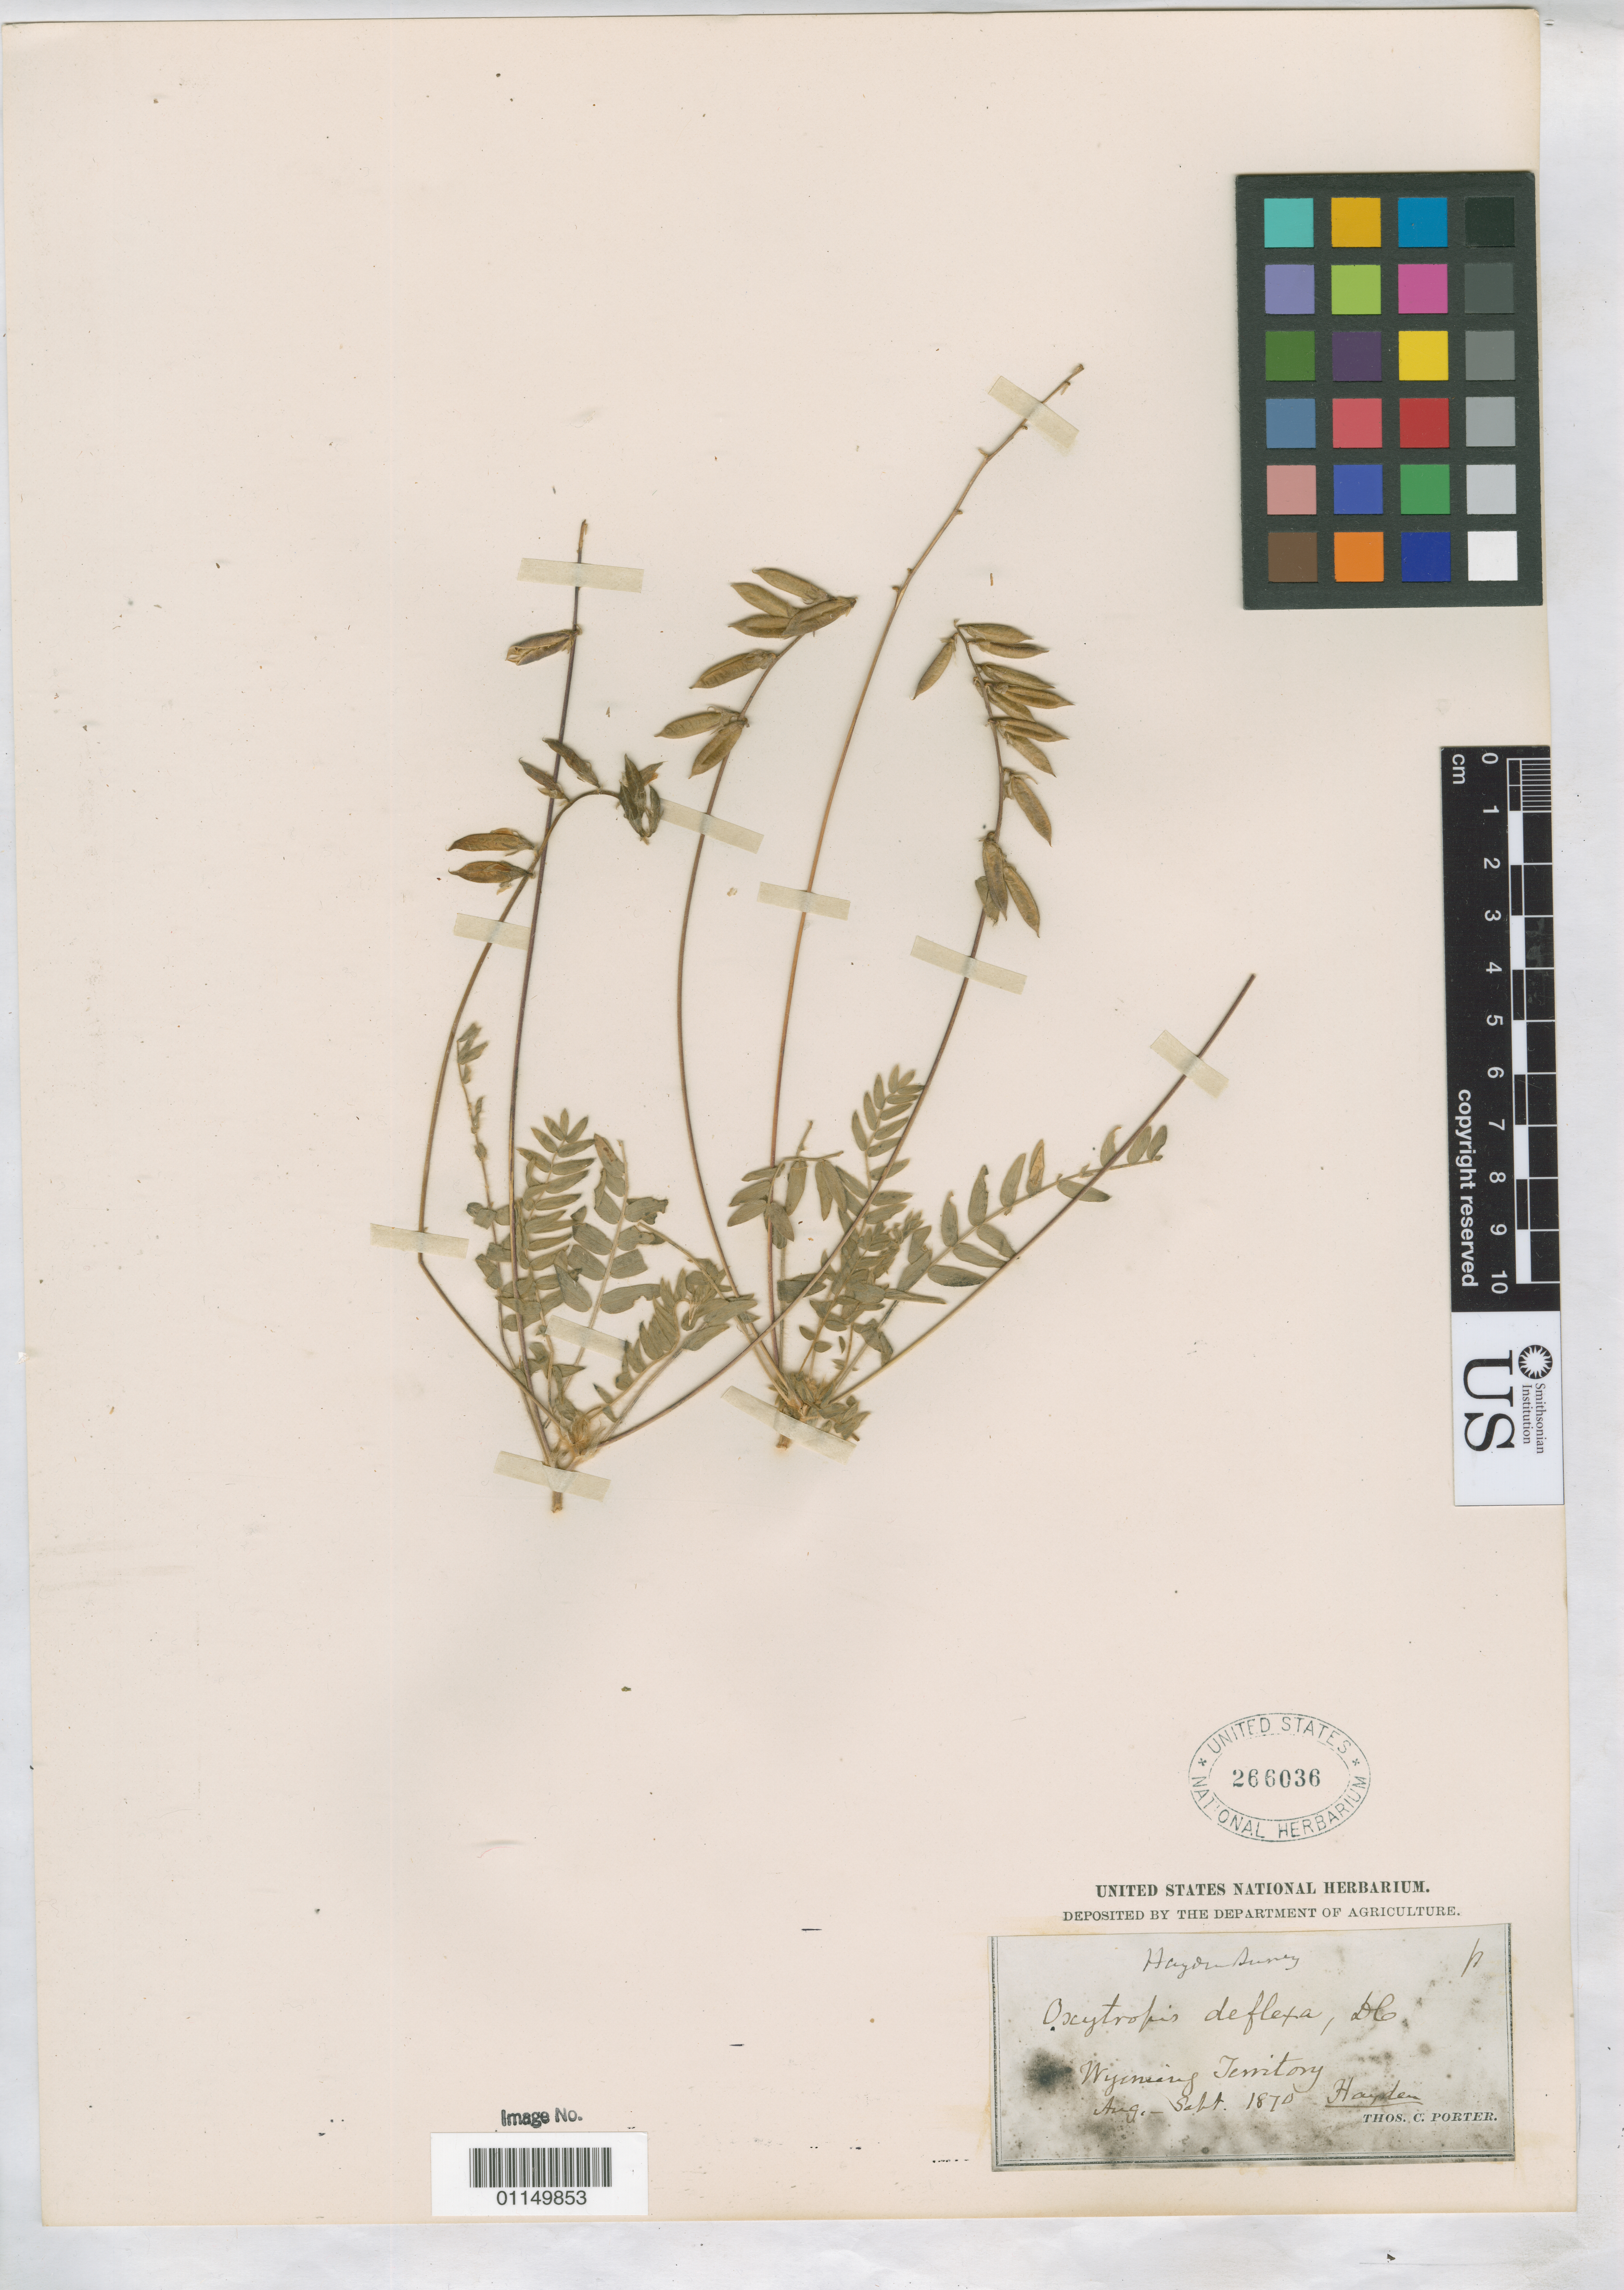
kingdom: Plantae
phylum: Tracheophyta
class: Magnoliopsida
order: Fabales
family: Fabaceae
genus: Oxytropis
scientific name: Oxytropis deflexa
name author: (Pall.) DC.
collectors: -- Hayden & T. C. Porter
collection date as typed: Aug 1870 to -- Sep 1870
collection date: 1870-08/1870-09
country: United States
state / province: Wyoming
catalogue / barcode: US 266036